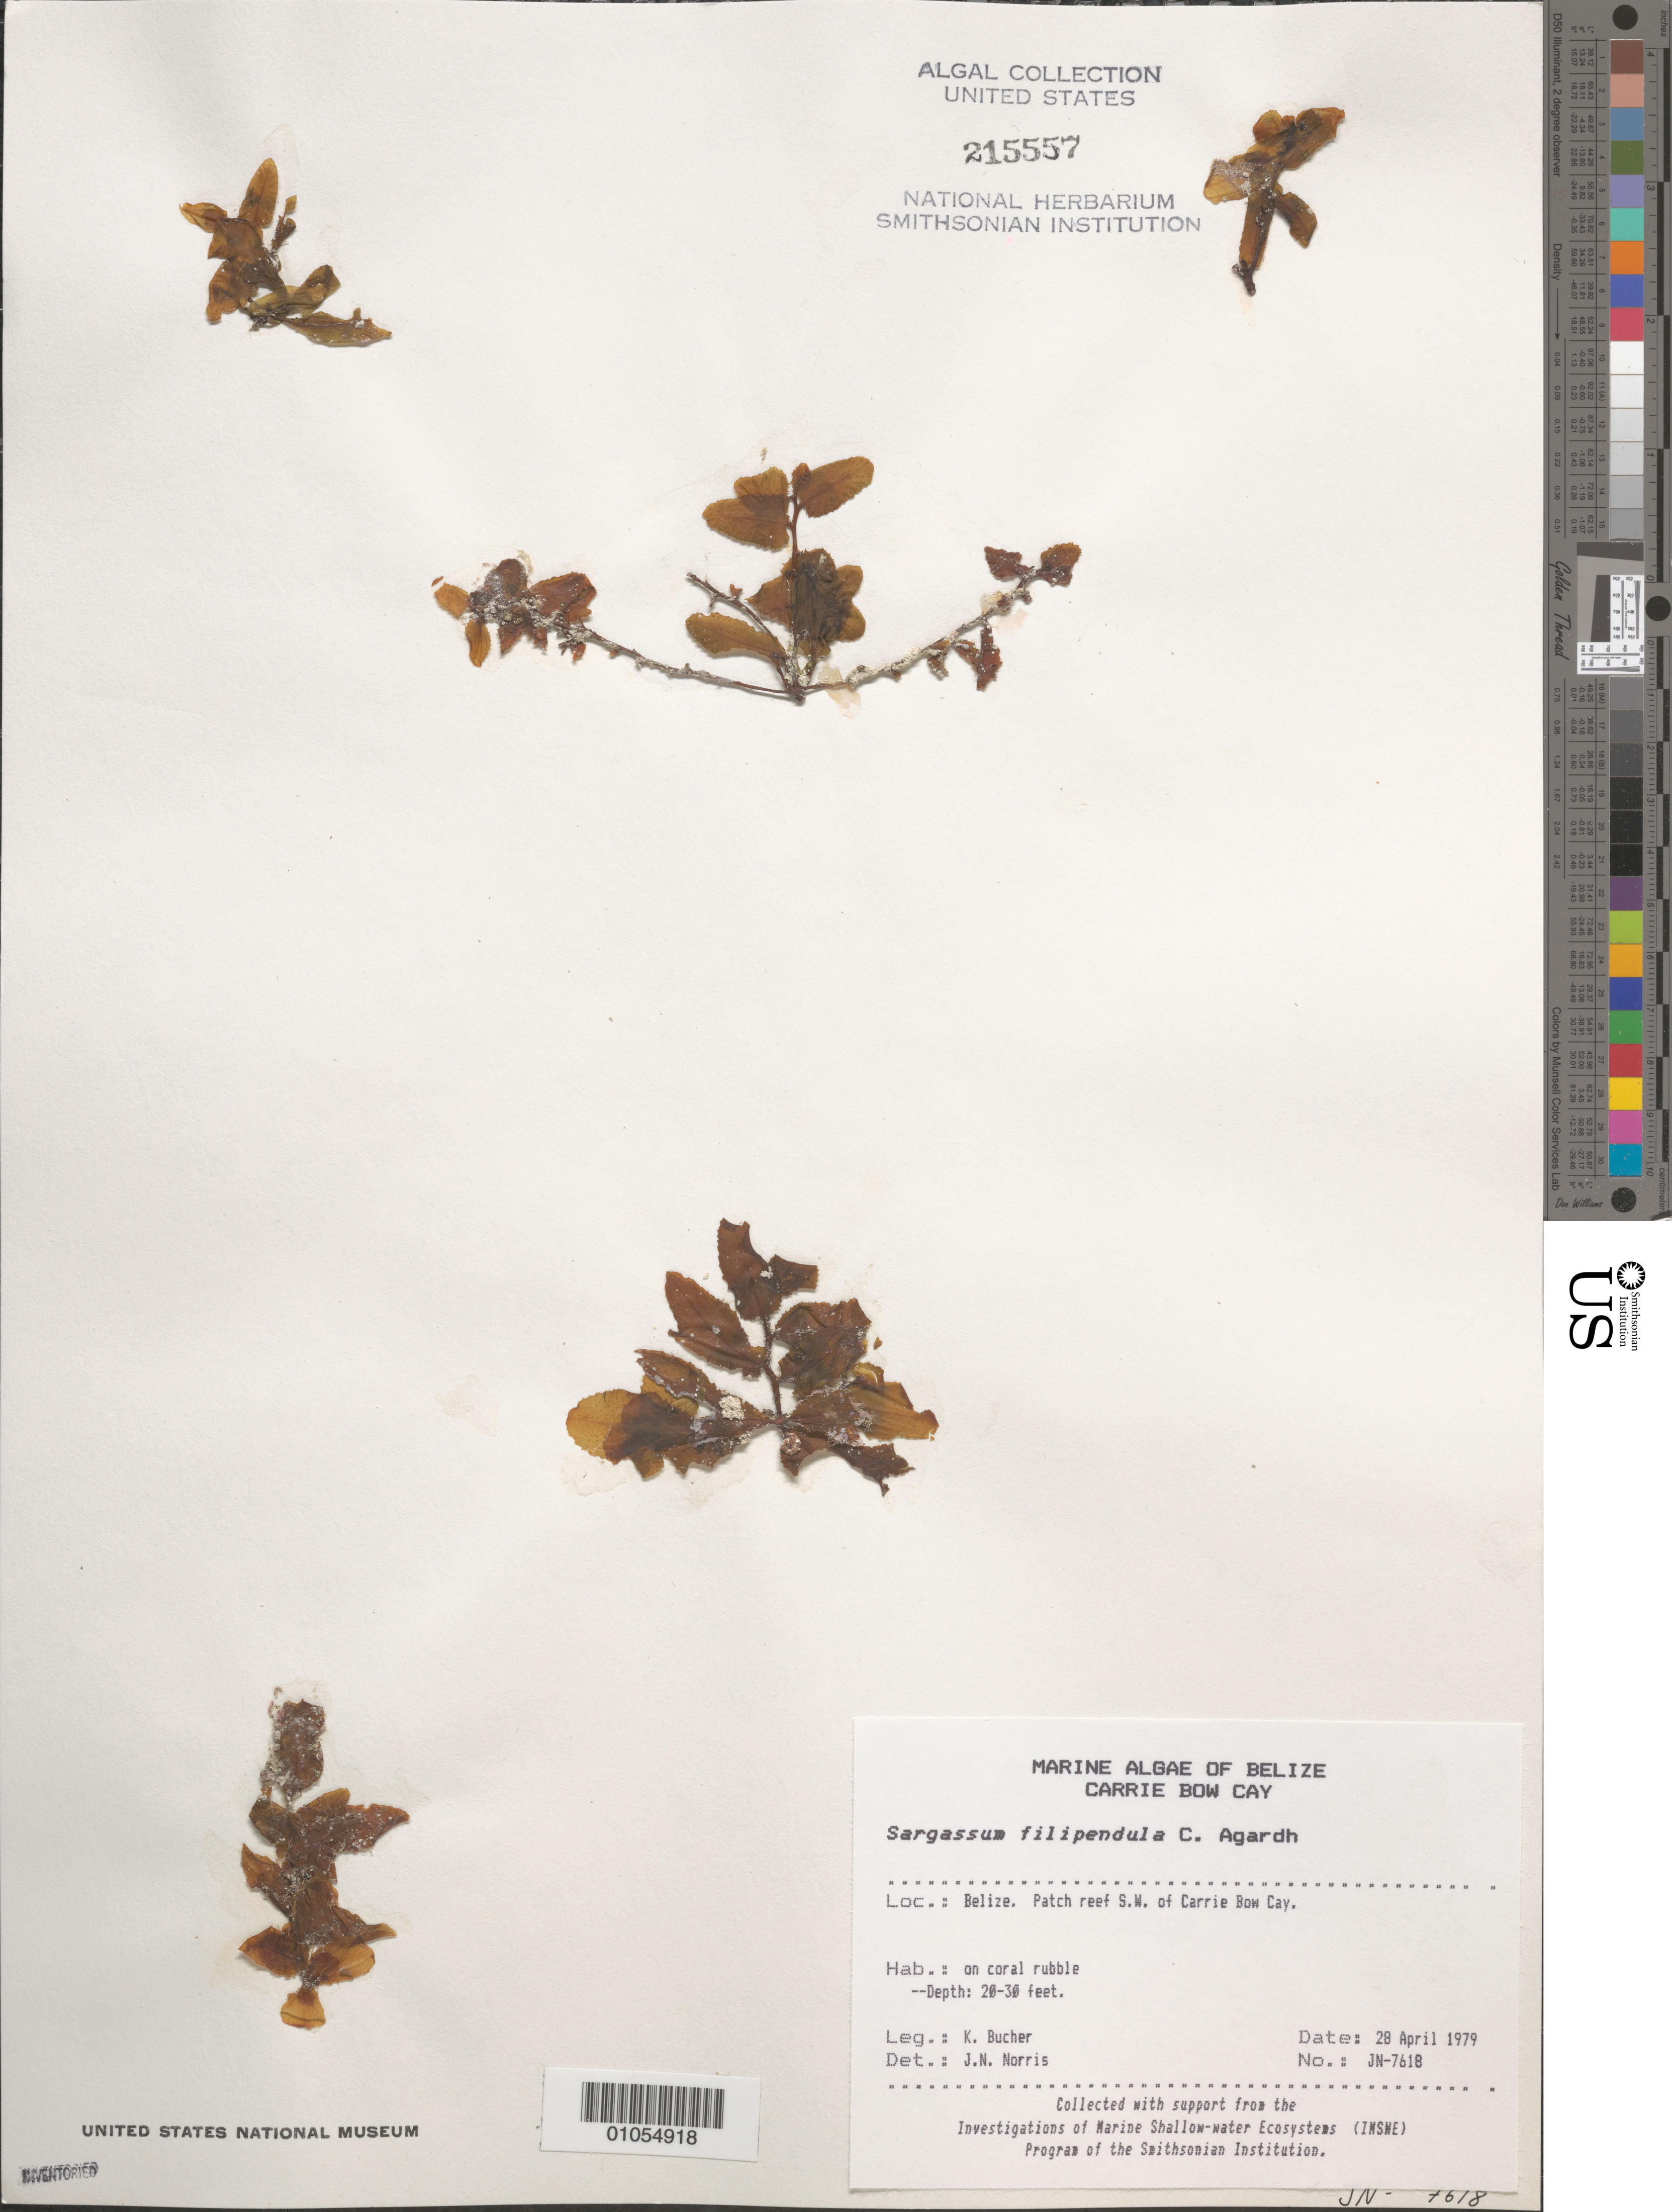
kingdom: Chromista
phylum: Ochrophyta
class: Phaeophyceae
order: Fucales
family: Sargassaceae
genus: Sargassum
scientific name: Sargassum filipendula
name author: C. Agardh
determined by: Norris, James N.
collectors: K. E. Bucher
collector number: JN-7618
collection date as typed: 28 Apr 1979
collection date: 1979-04-28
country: Belize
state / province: Stann Creek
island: Carrie Bow Cay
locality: Patch reef southwest of Carrie Bow Cay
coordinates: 16 48'N, 88 05'W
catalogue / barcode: US 215557